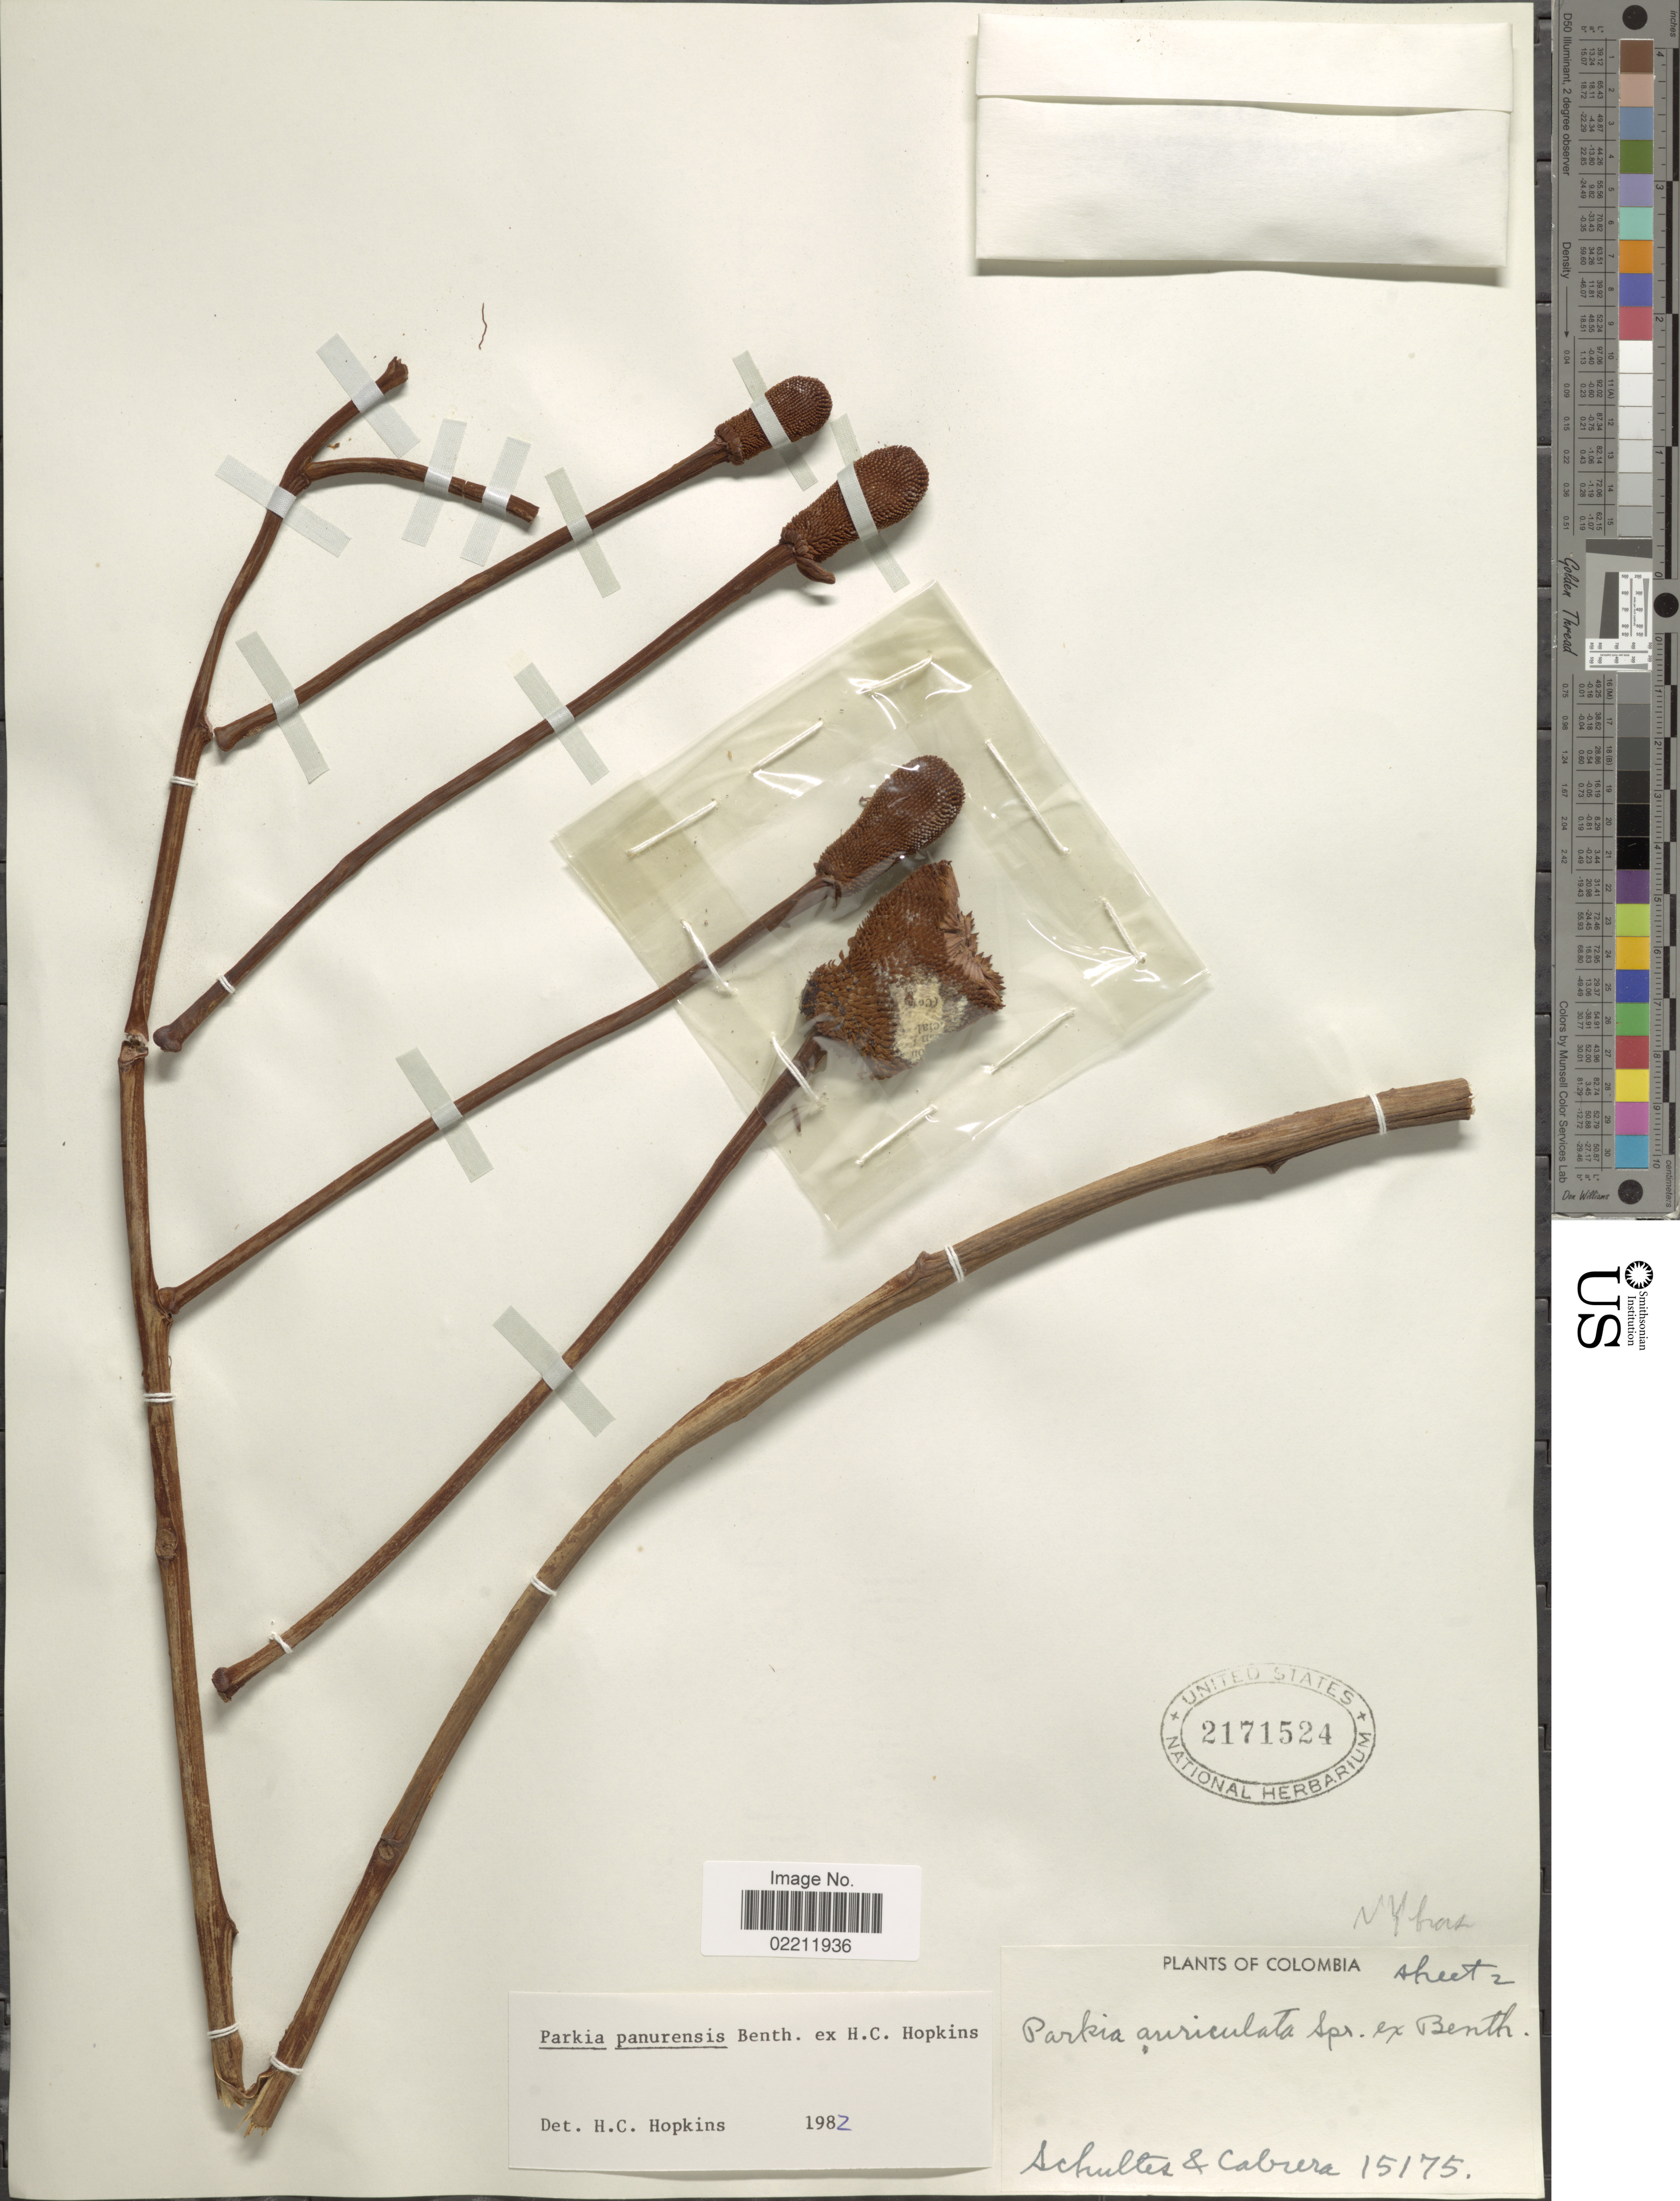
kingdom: Plantae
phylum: Tracheophyta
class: Magnoliopsida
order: Fabales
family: Fabaceae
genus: Parkia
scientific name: Parkia panurensis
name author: Benth.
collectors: -. Schulter & Cabrera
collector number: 15175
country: Colombia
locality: Colombia.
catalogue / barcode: US 2171524